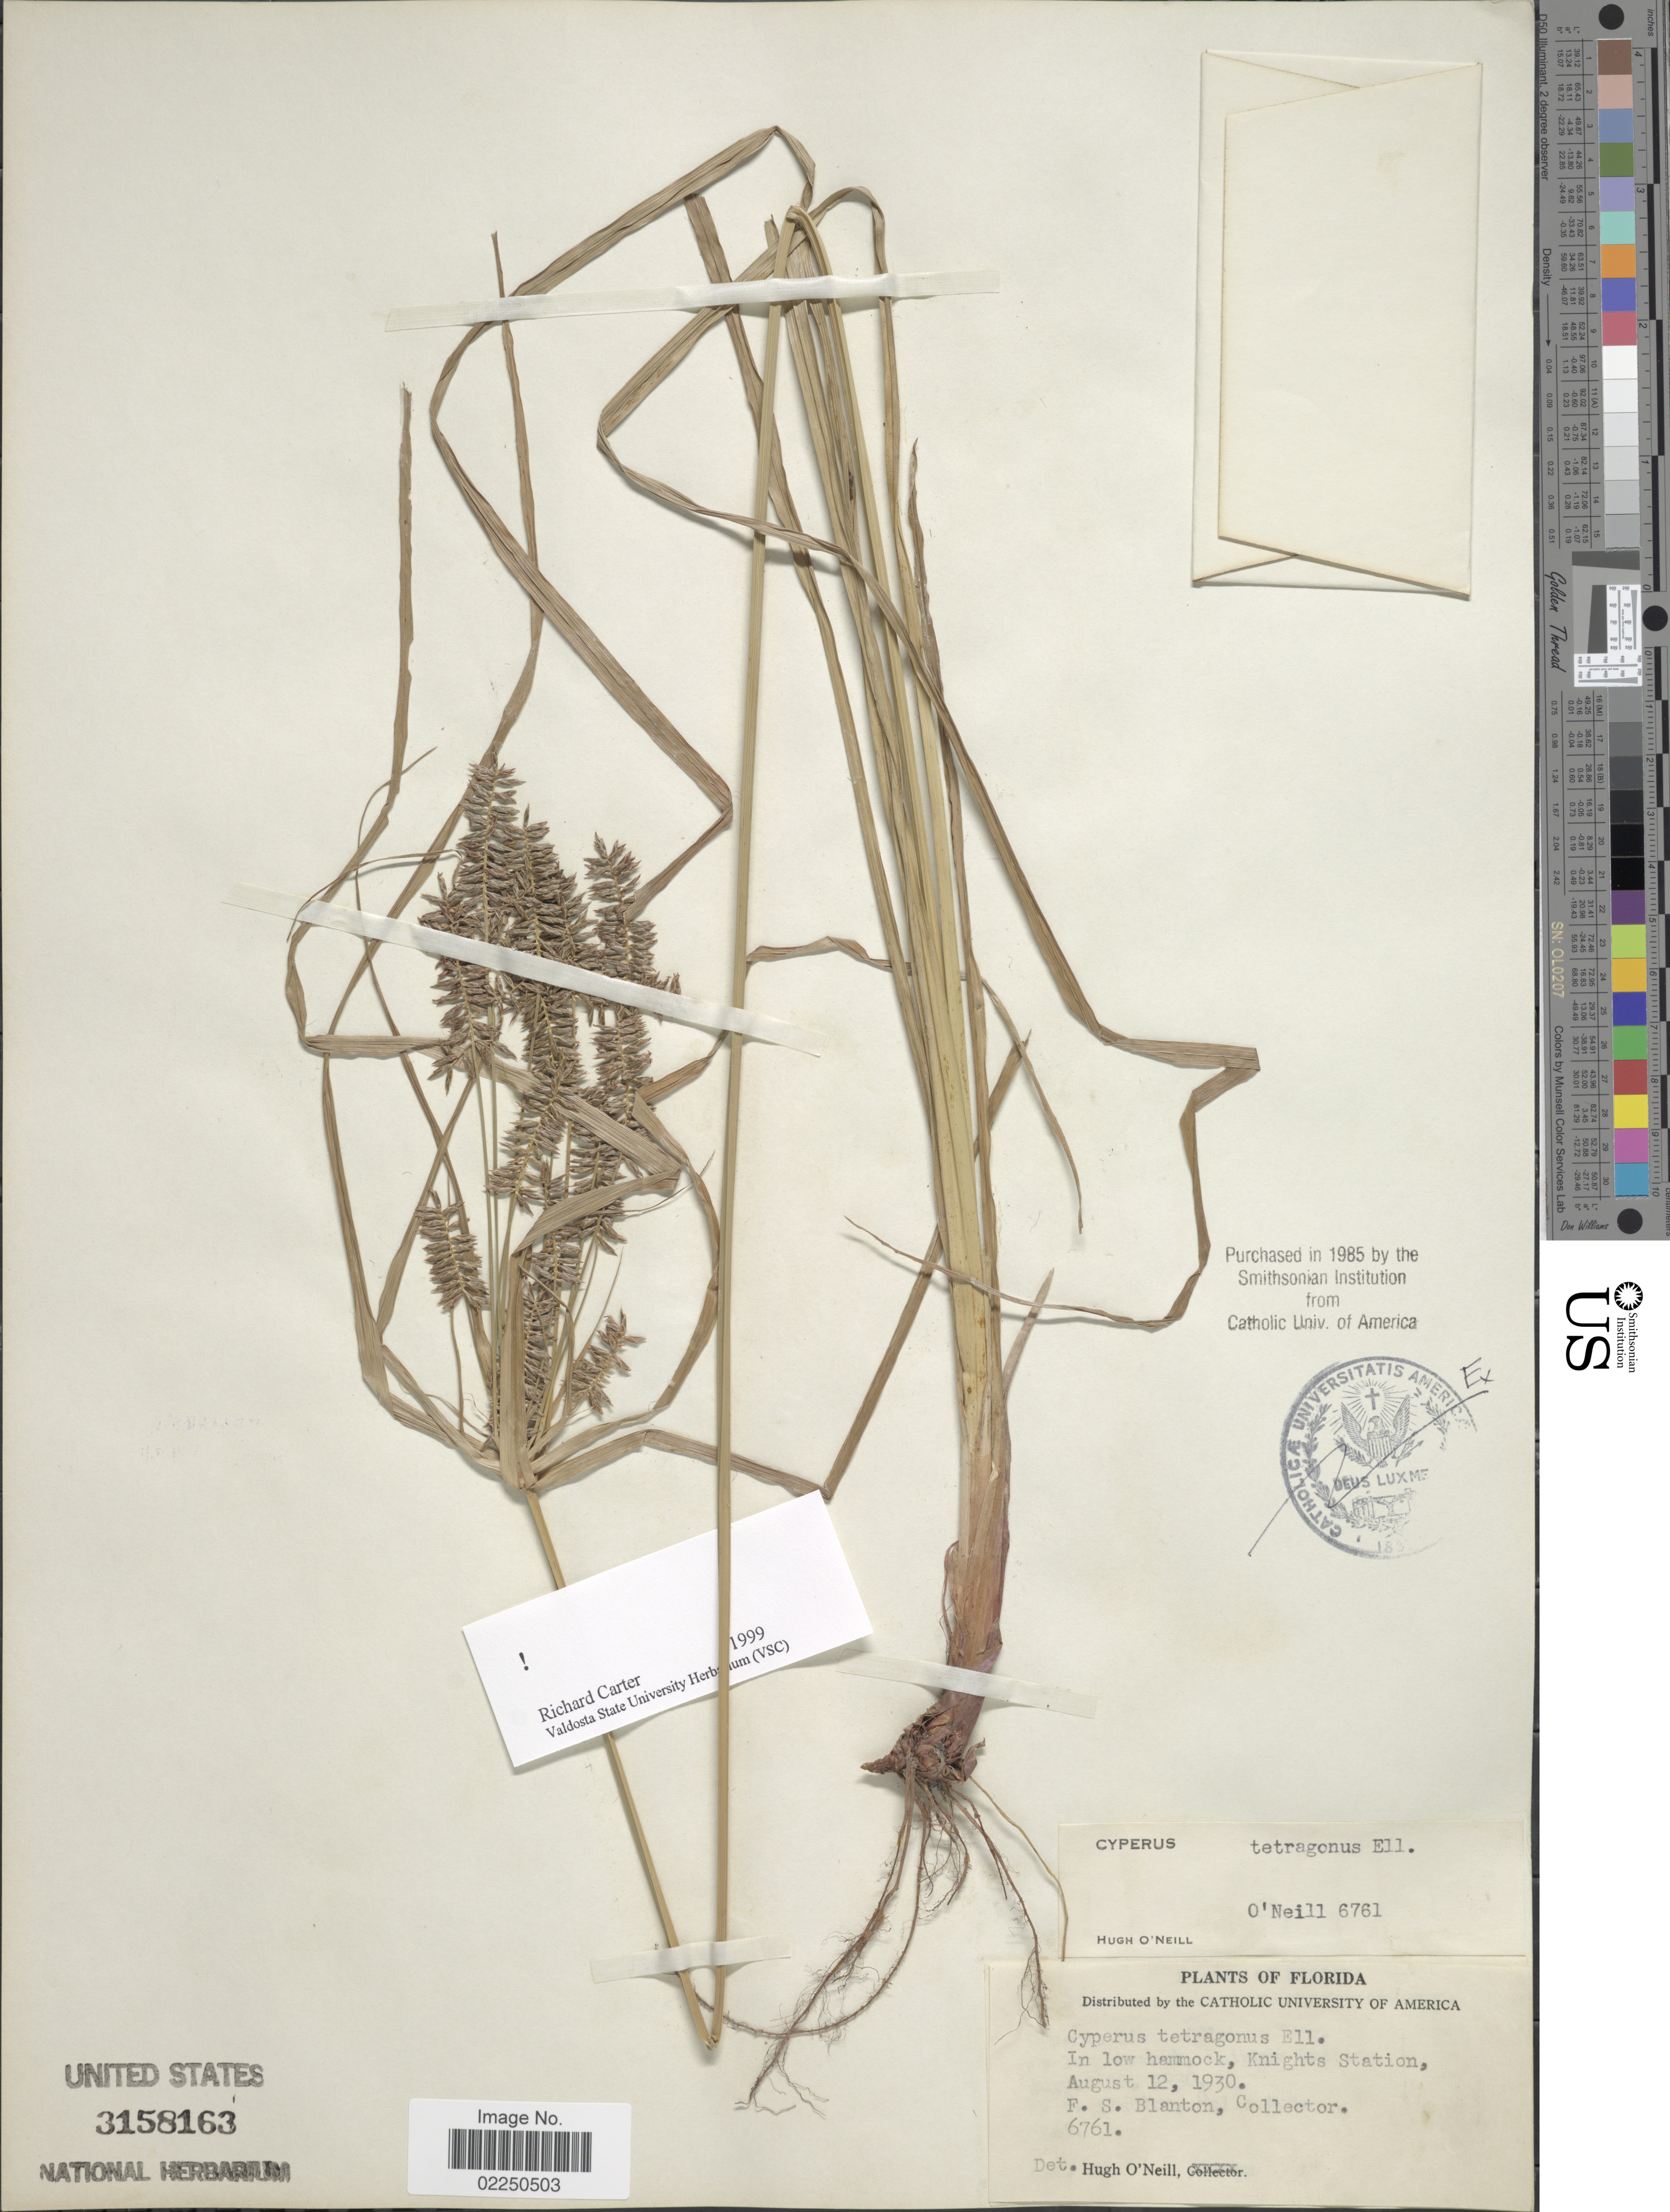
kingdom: Plantae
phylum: Tracheophyta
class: Liliopsida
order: Poales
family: Cyperaceae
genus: Cyperus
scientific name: Cyperus tetragonus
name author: Elliott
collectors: F. S. Blanton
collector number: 6761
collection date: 1930-08-12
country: United States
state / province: Florida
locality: In low hammock, Knights Station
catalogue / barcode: US 3158163